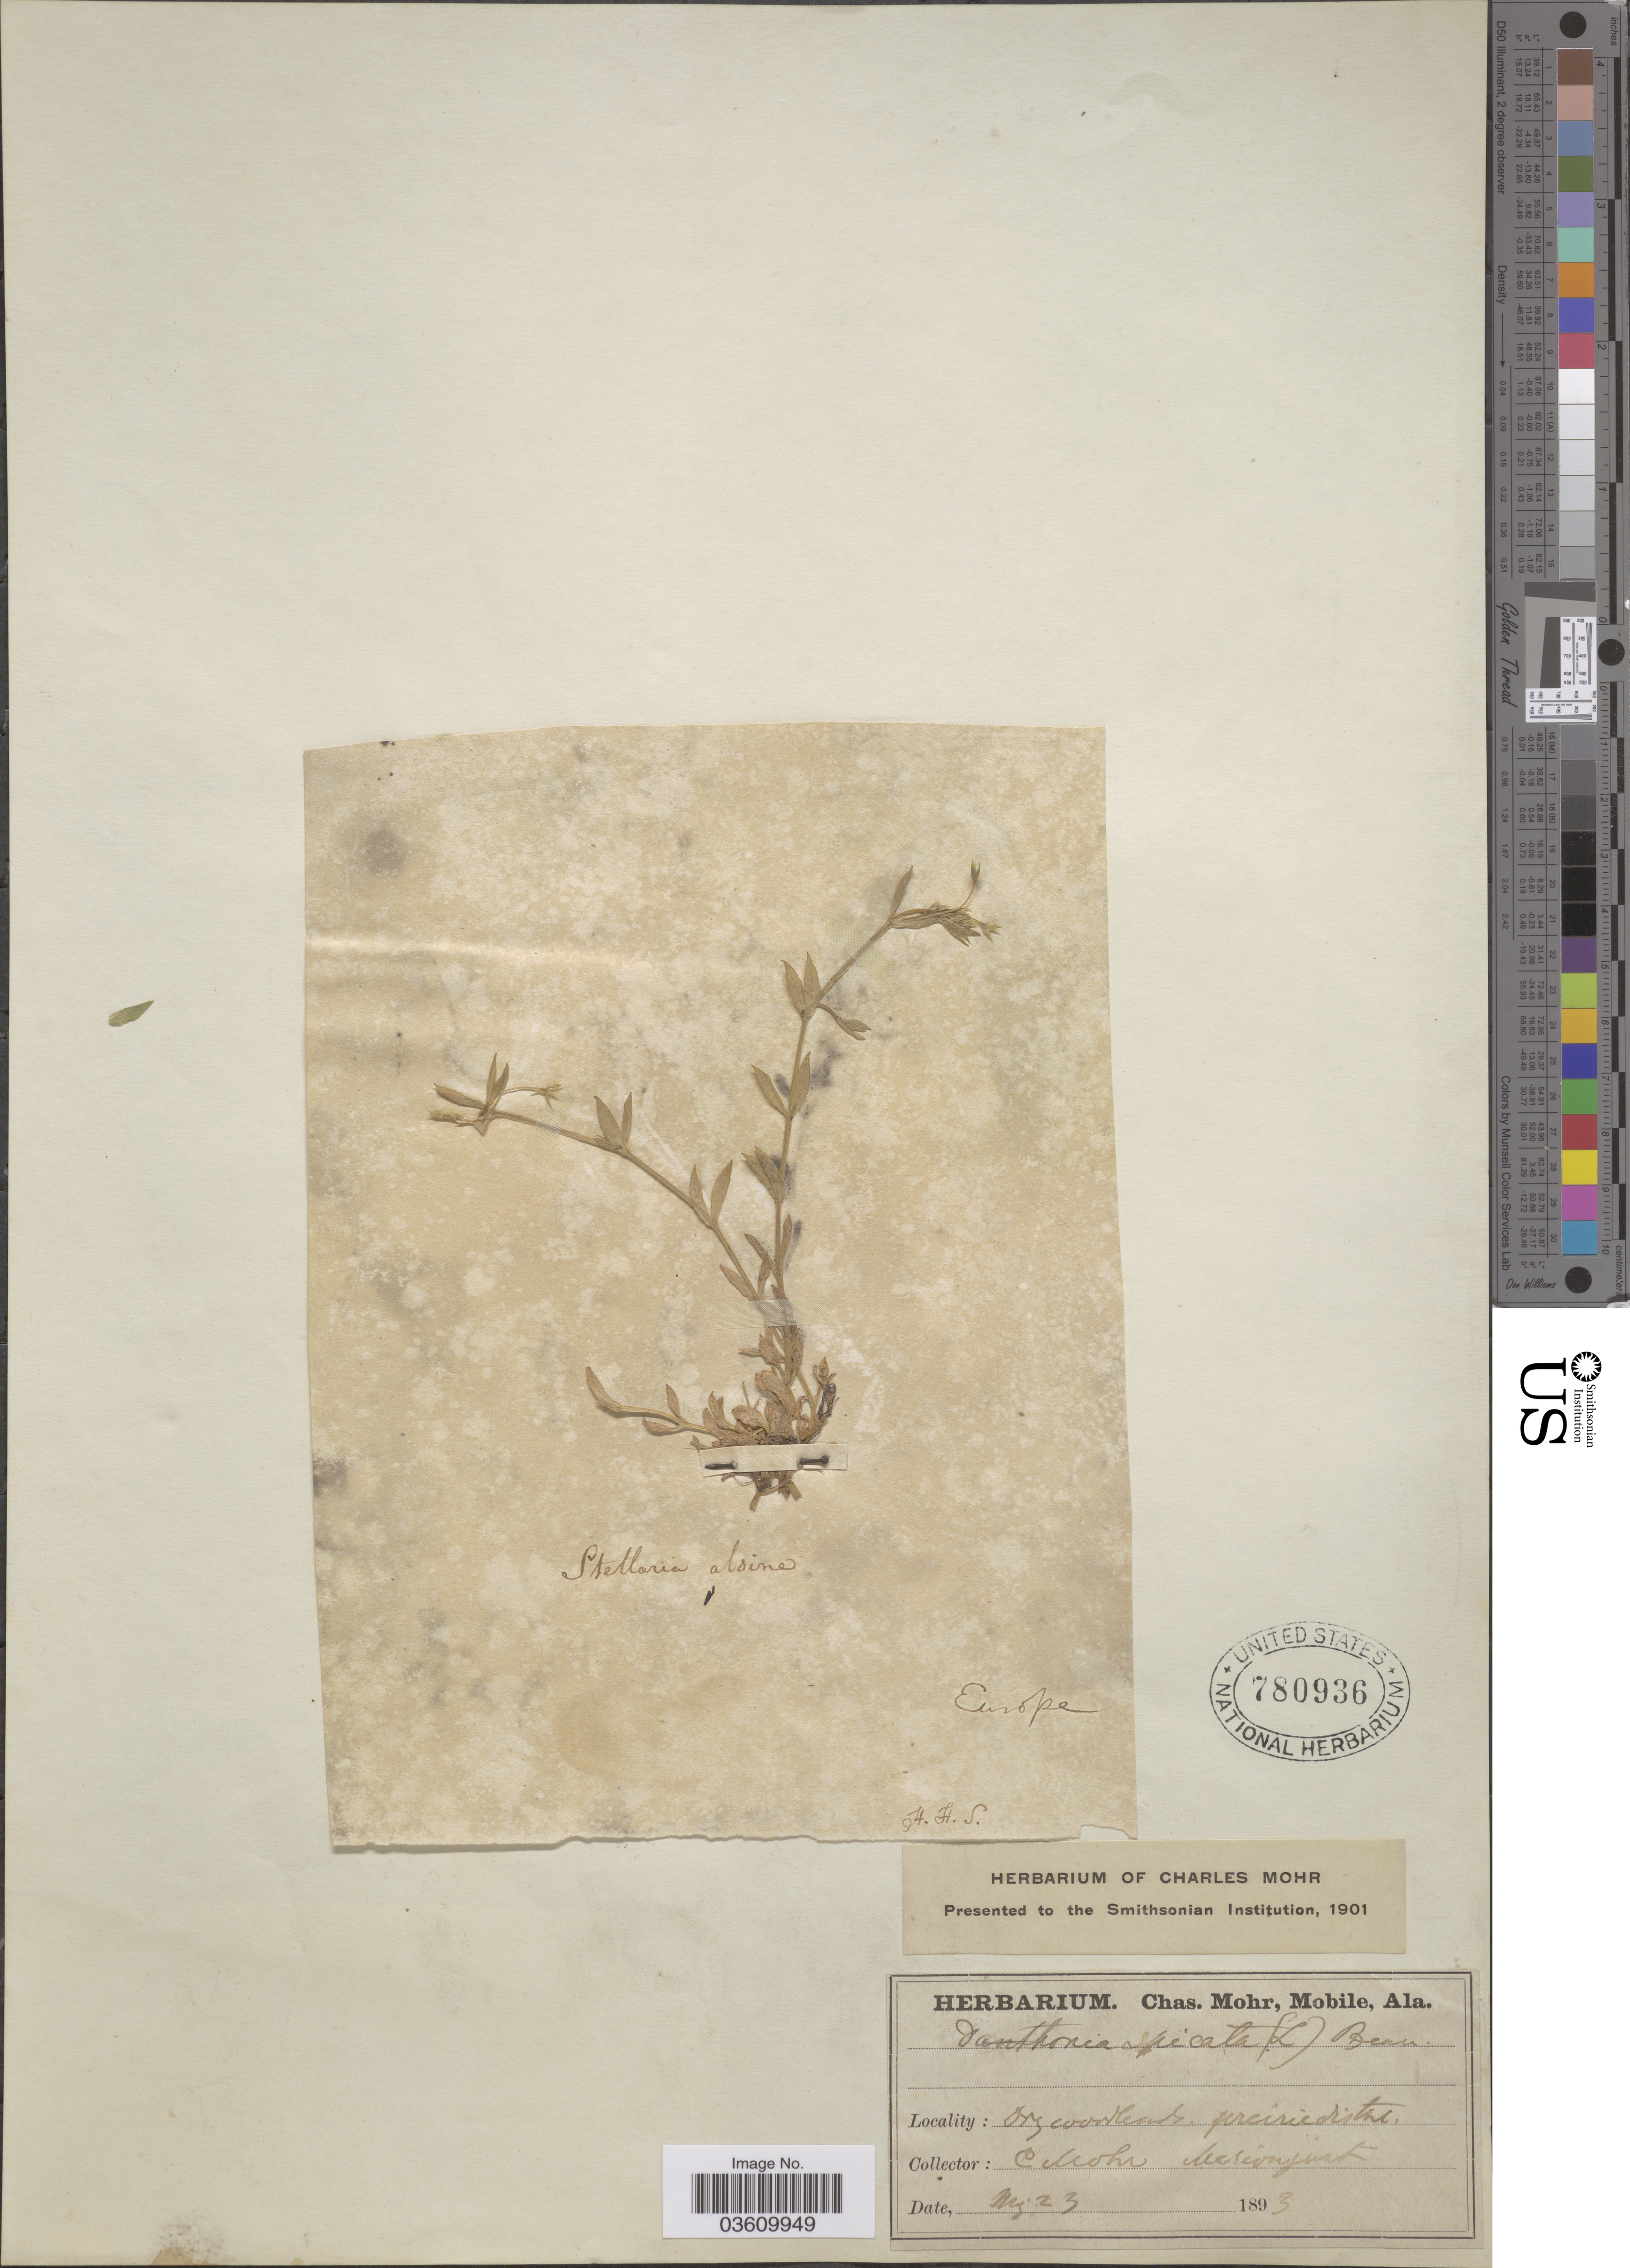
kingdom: Plantae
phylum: Tracheophyta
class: Magnoliopsida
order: Caryophyllales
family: Caryophyllaceae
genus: Stellaria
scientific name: Stellaria alsine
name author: Grimm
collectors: C. T. Mohr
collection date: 1893-05-23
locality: Europe. [illegible text].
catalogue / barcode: US 780936